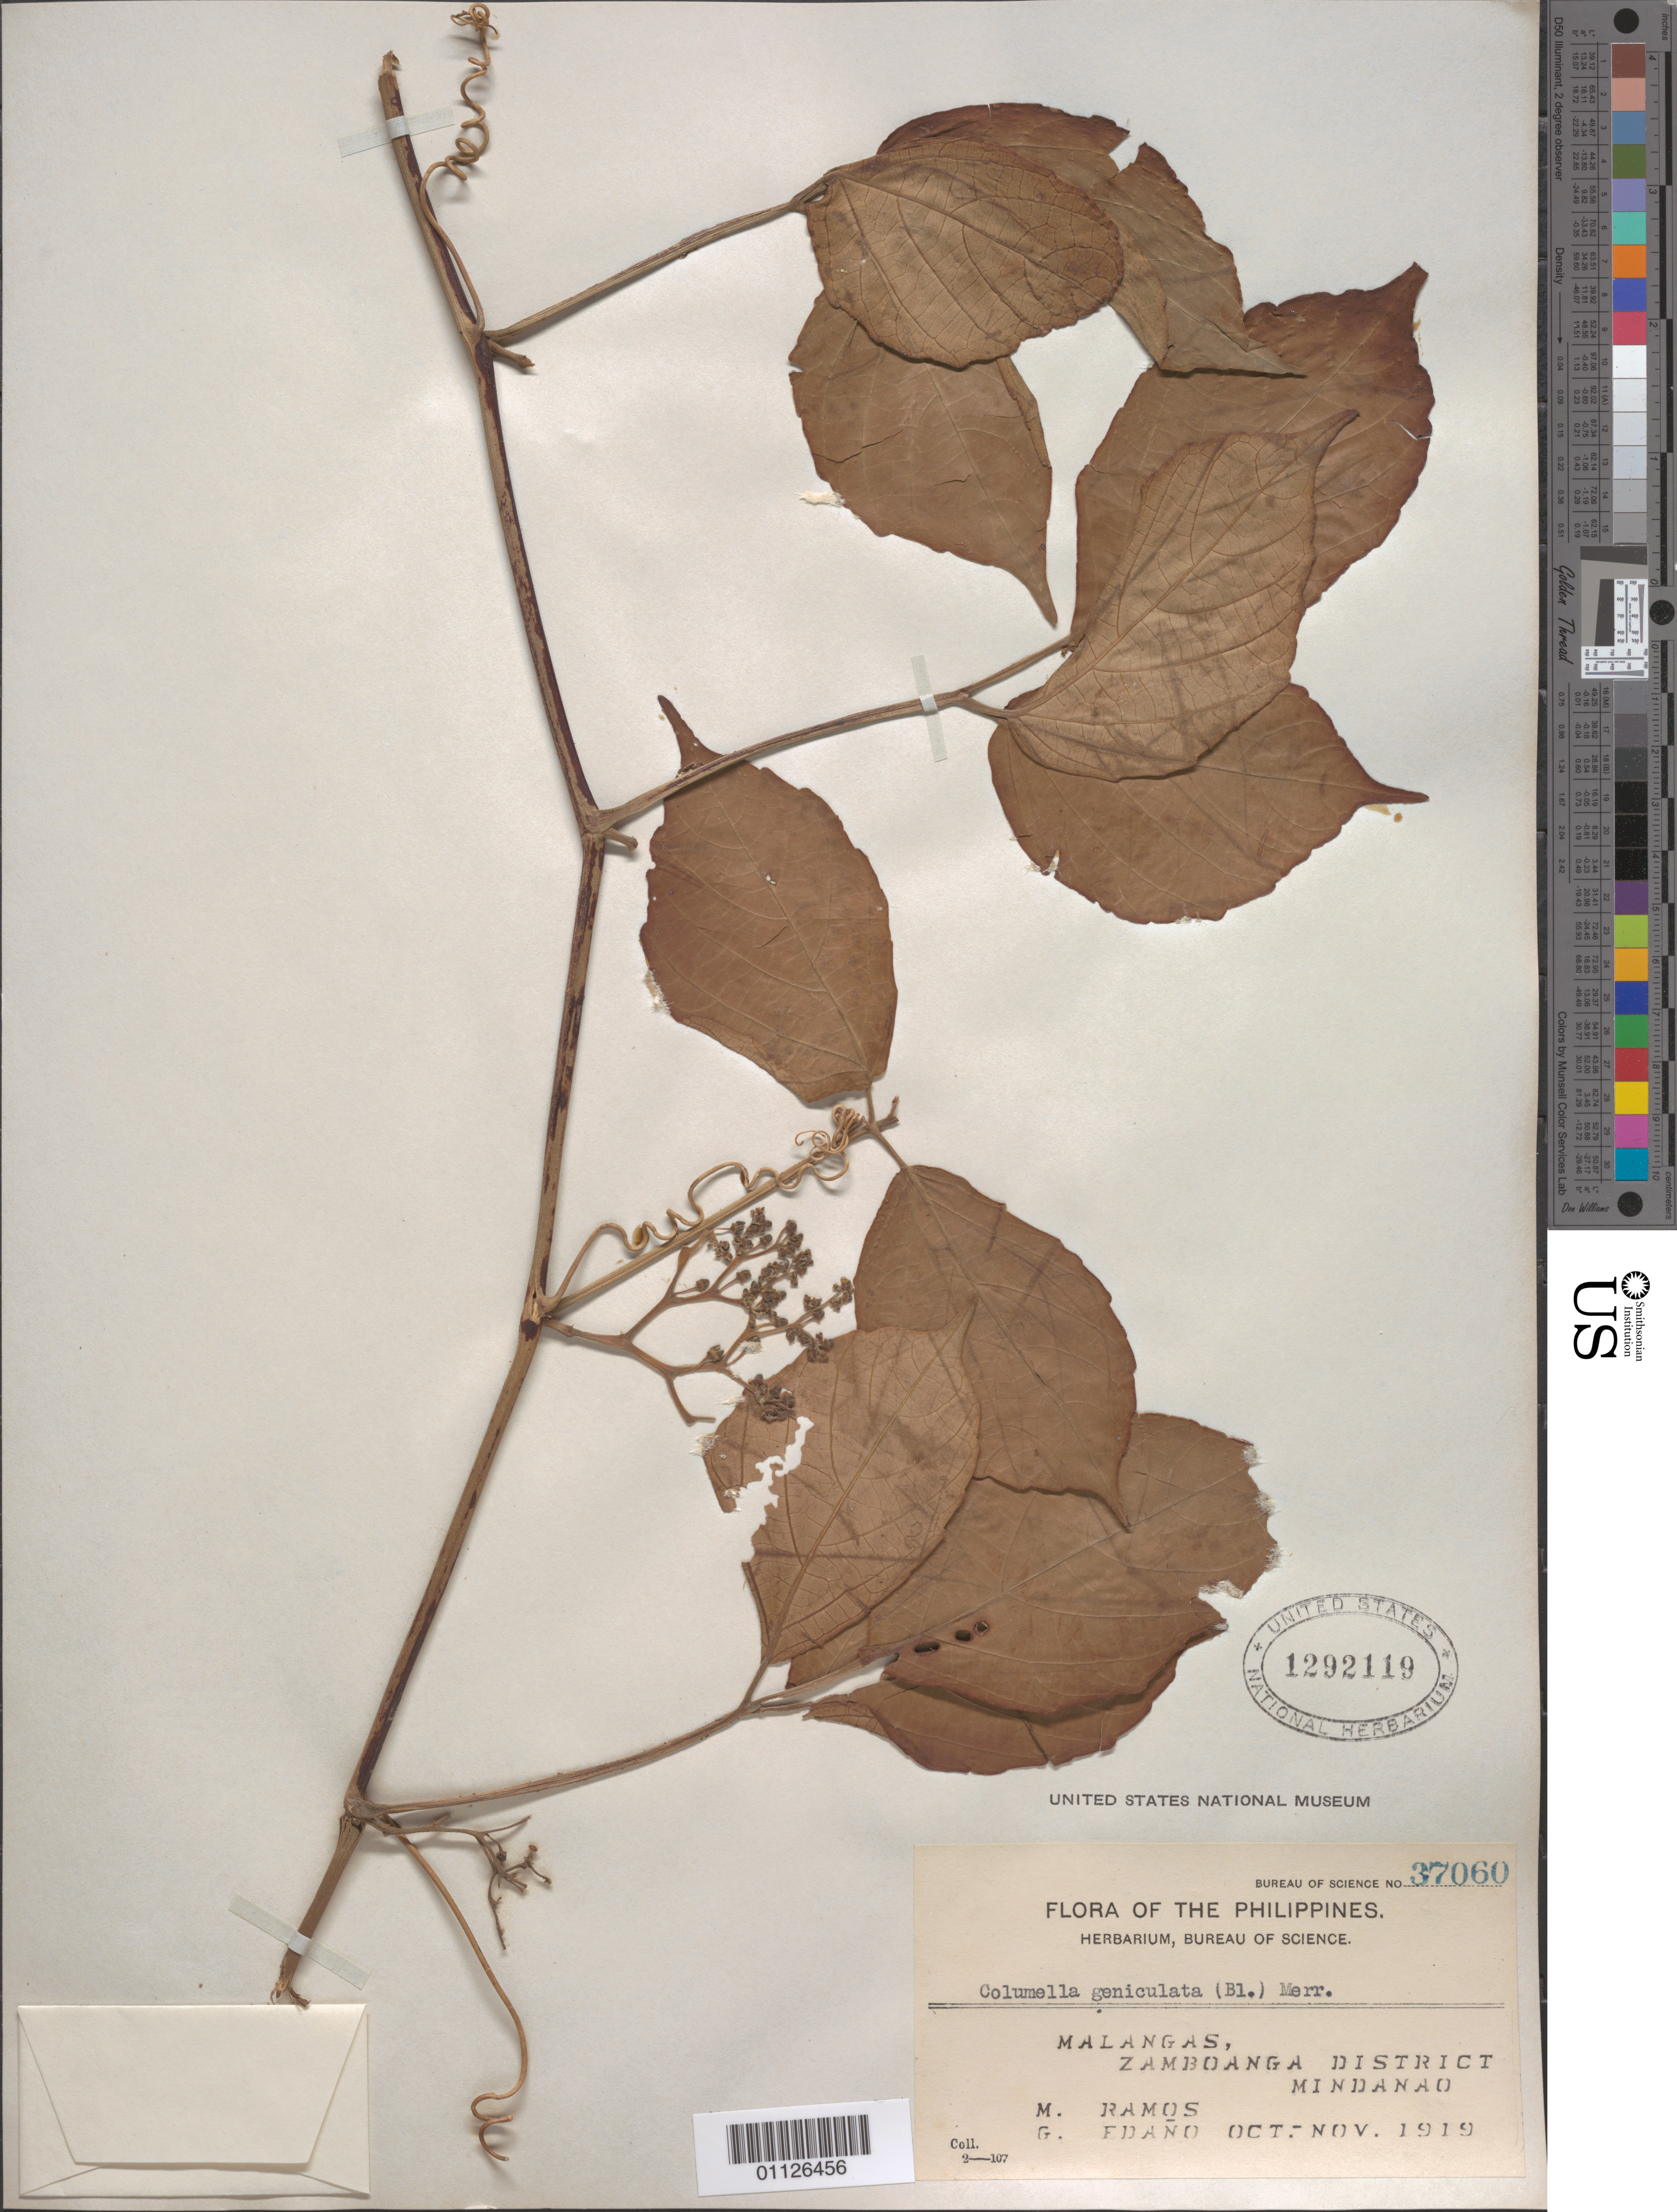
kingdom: Plantae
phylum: Tracheophyta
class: Magnoliopsida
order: Vitales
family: Vitaceae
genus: Cayratia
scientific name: Cayratia geniculata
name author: (Blume) Gagnep.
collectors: M. Ramos & G. Edaño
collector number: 37060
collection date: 1919-10/1919-11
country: Philippines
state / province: Zamboanga Peninsula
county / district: Zamboanga del Sur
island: Mindanao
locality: Malangas.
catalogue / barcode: US 1292119